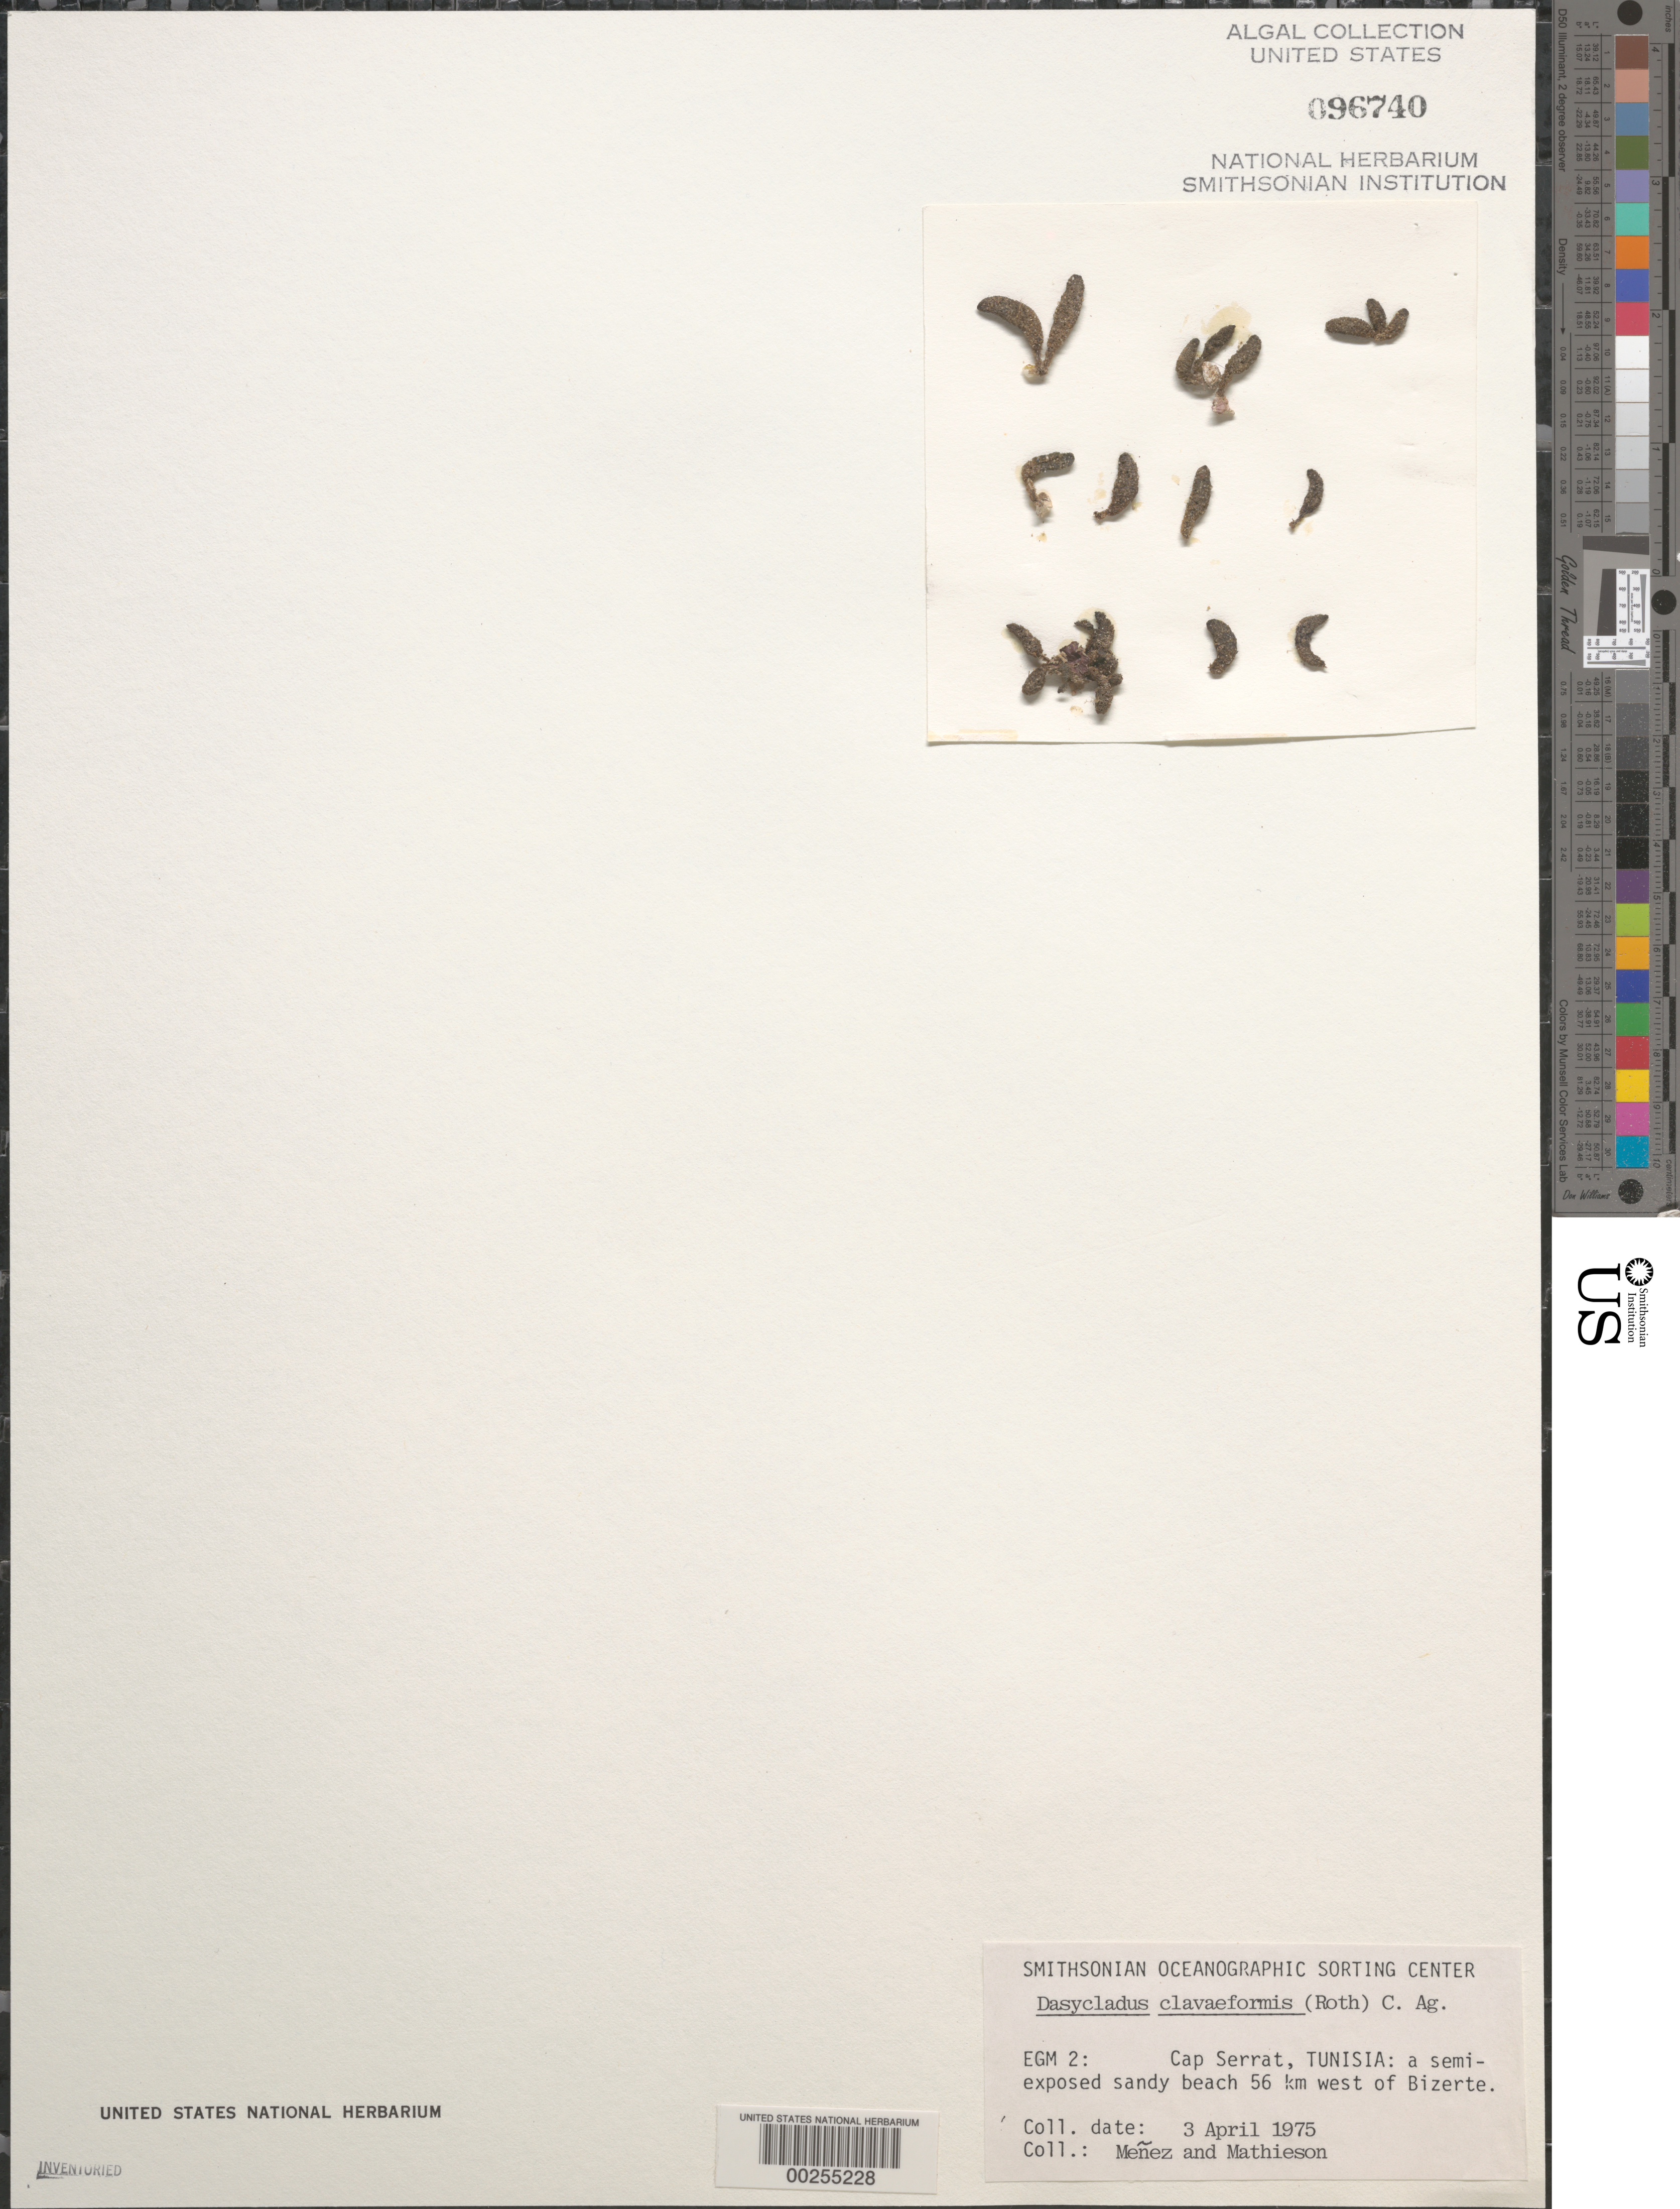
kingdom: Plantae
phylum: Chlorophyta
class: Ulvophyceae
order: Dasycladales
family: Dasycladaceae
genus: Dasycladus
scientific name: Dasycladus clavaeformis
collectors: Meñez & R. Mathieson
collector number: EGM 2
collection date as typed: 03 Apr 1975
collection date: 1975-04-03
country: Tunisia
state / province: Bizerte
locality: Cap serrat, 56 km west of bizerte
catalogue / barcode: US 96740